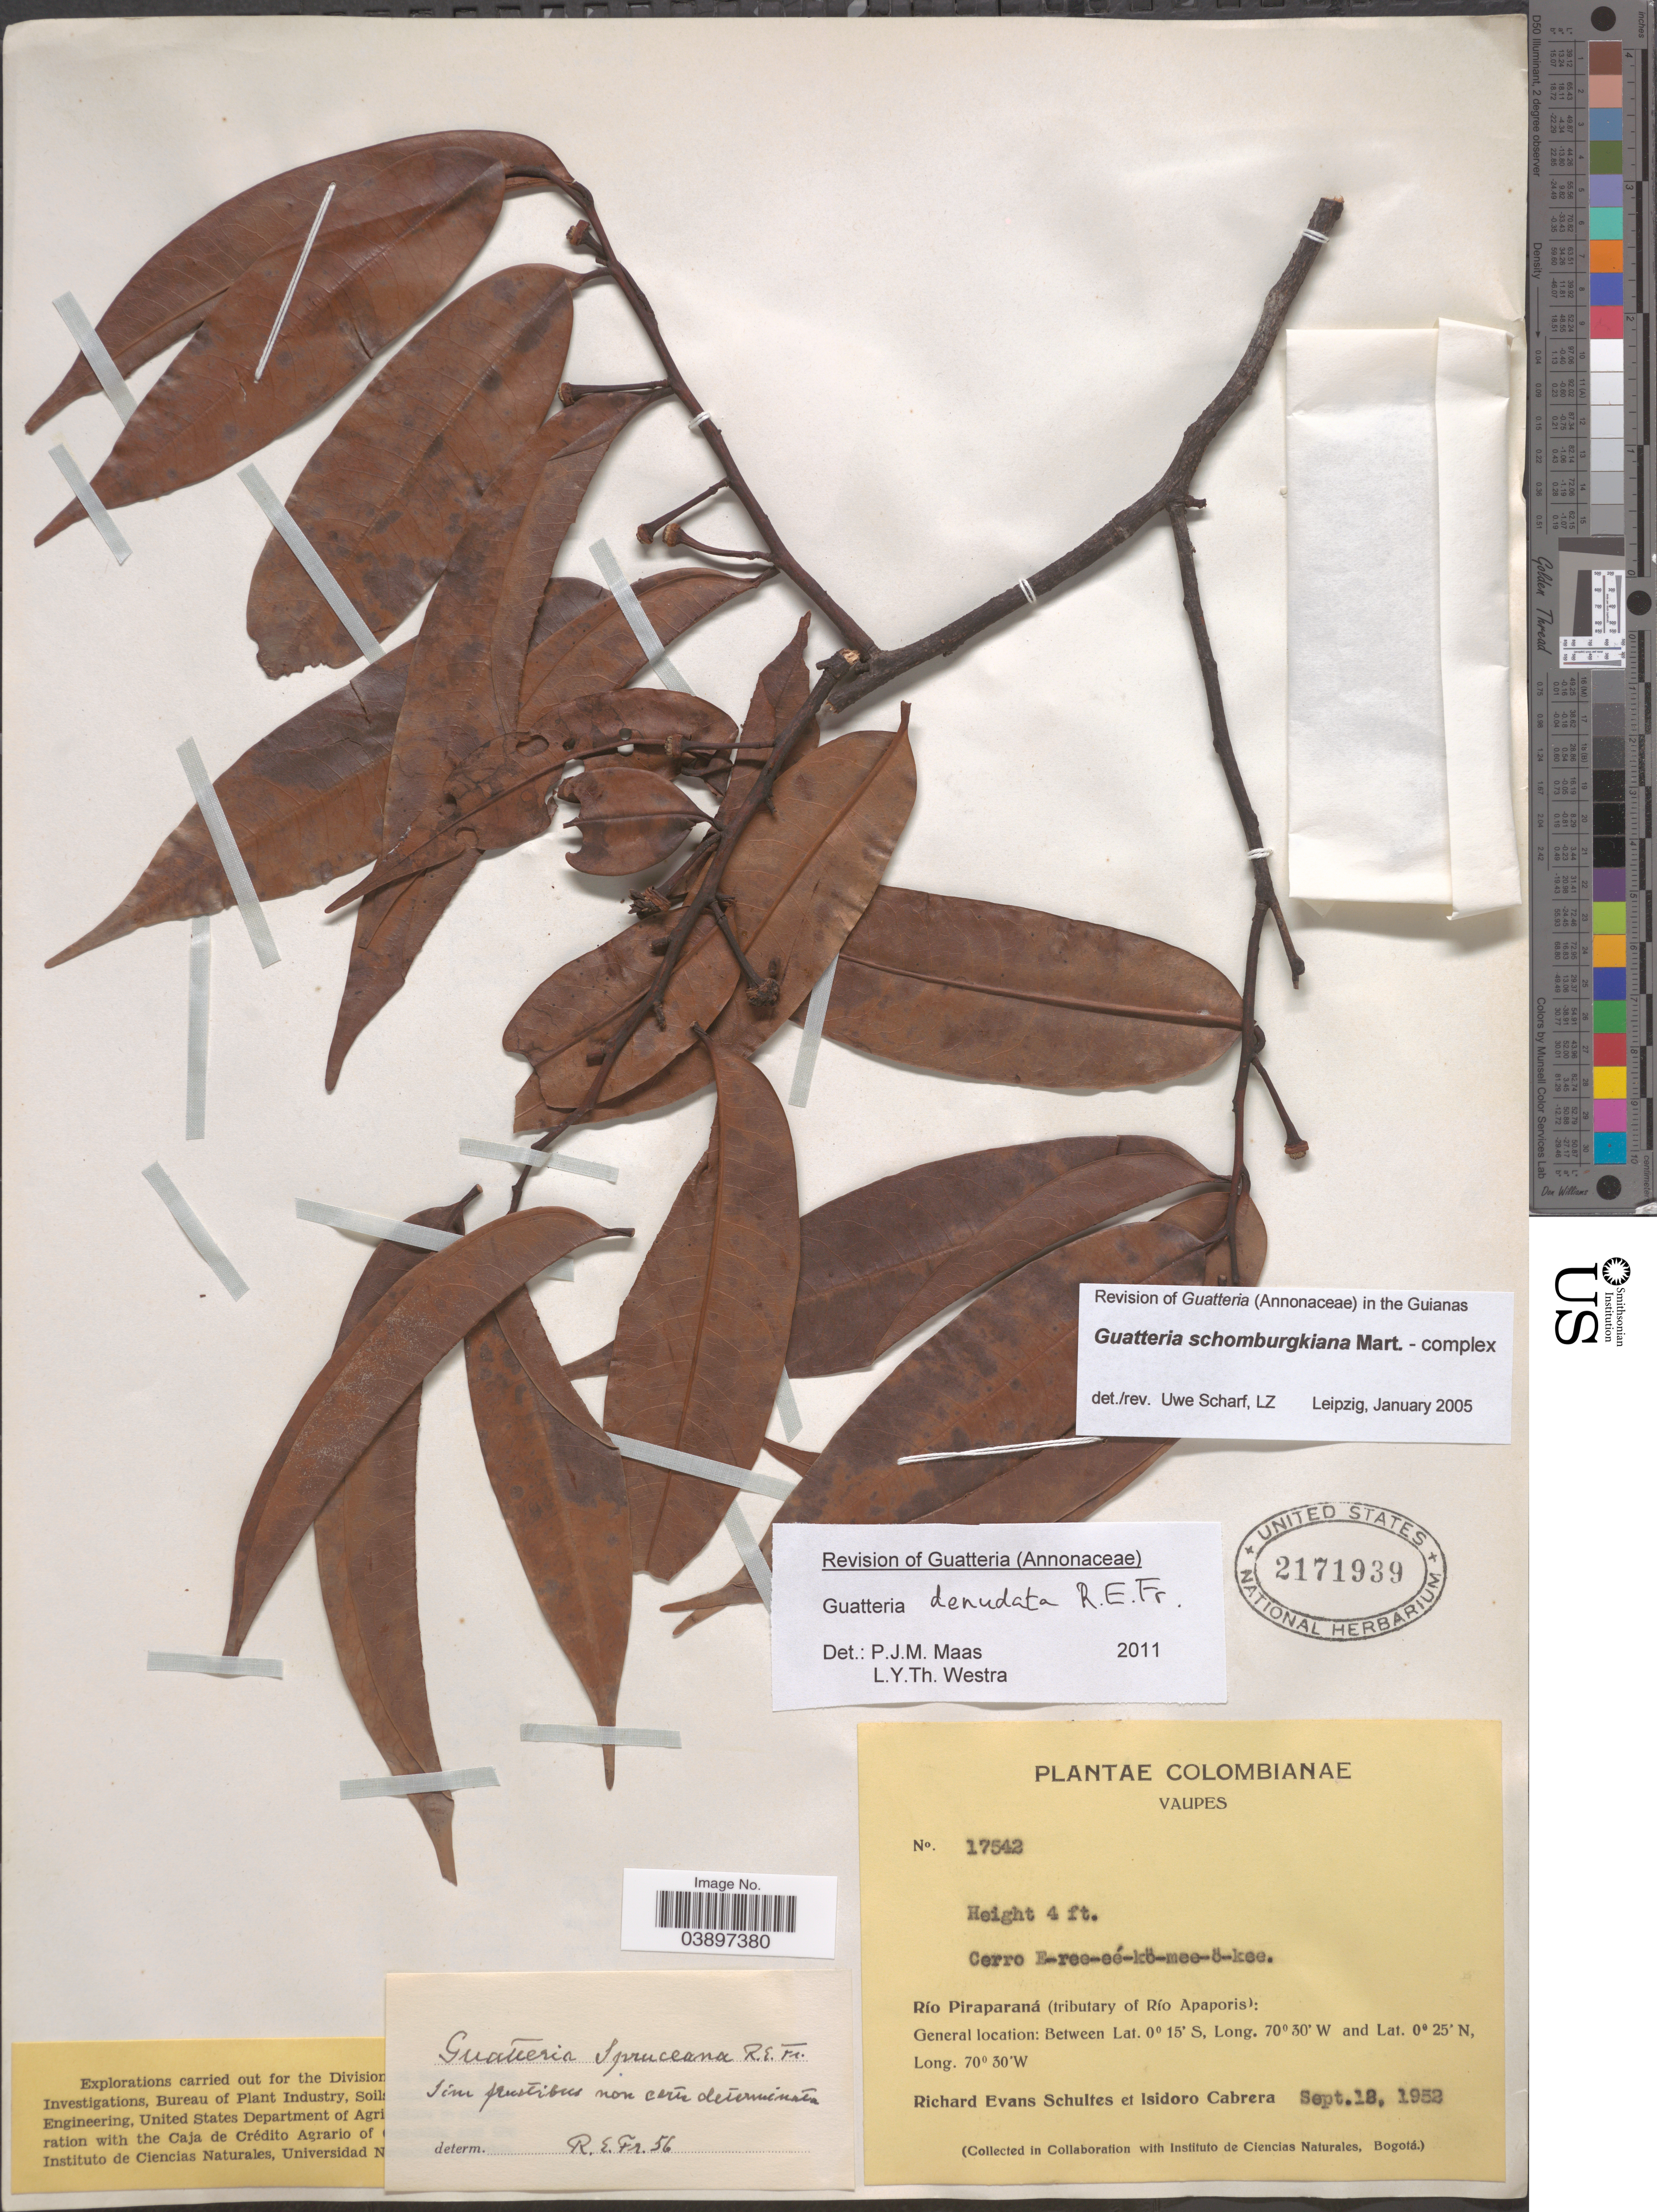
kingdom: Plantae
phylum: Tracheophyta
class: Magnoliopsida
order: Magnoliales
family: Annonaceae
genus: Guatteria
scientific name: Guatteria denudata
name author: R.E. Fr.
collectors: R. E. Schultes & I. Cabrera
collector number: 17542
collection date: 1952-09-18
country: Colombia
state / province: Vaupés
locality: Río Piraparaná (tributary of Río Apaporis).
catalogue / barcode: US 2171939